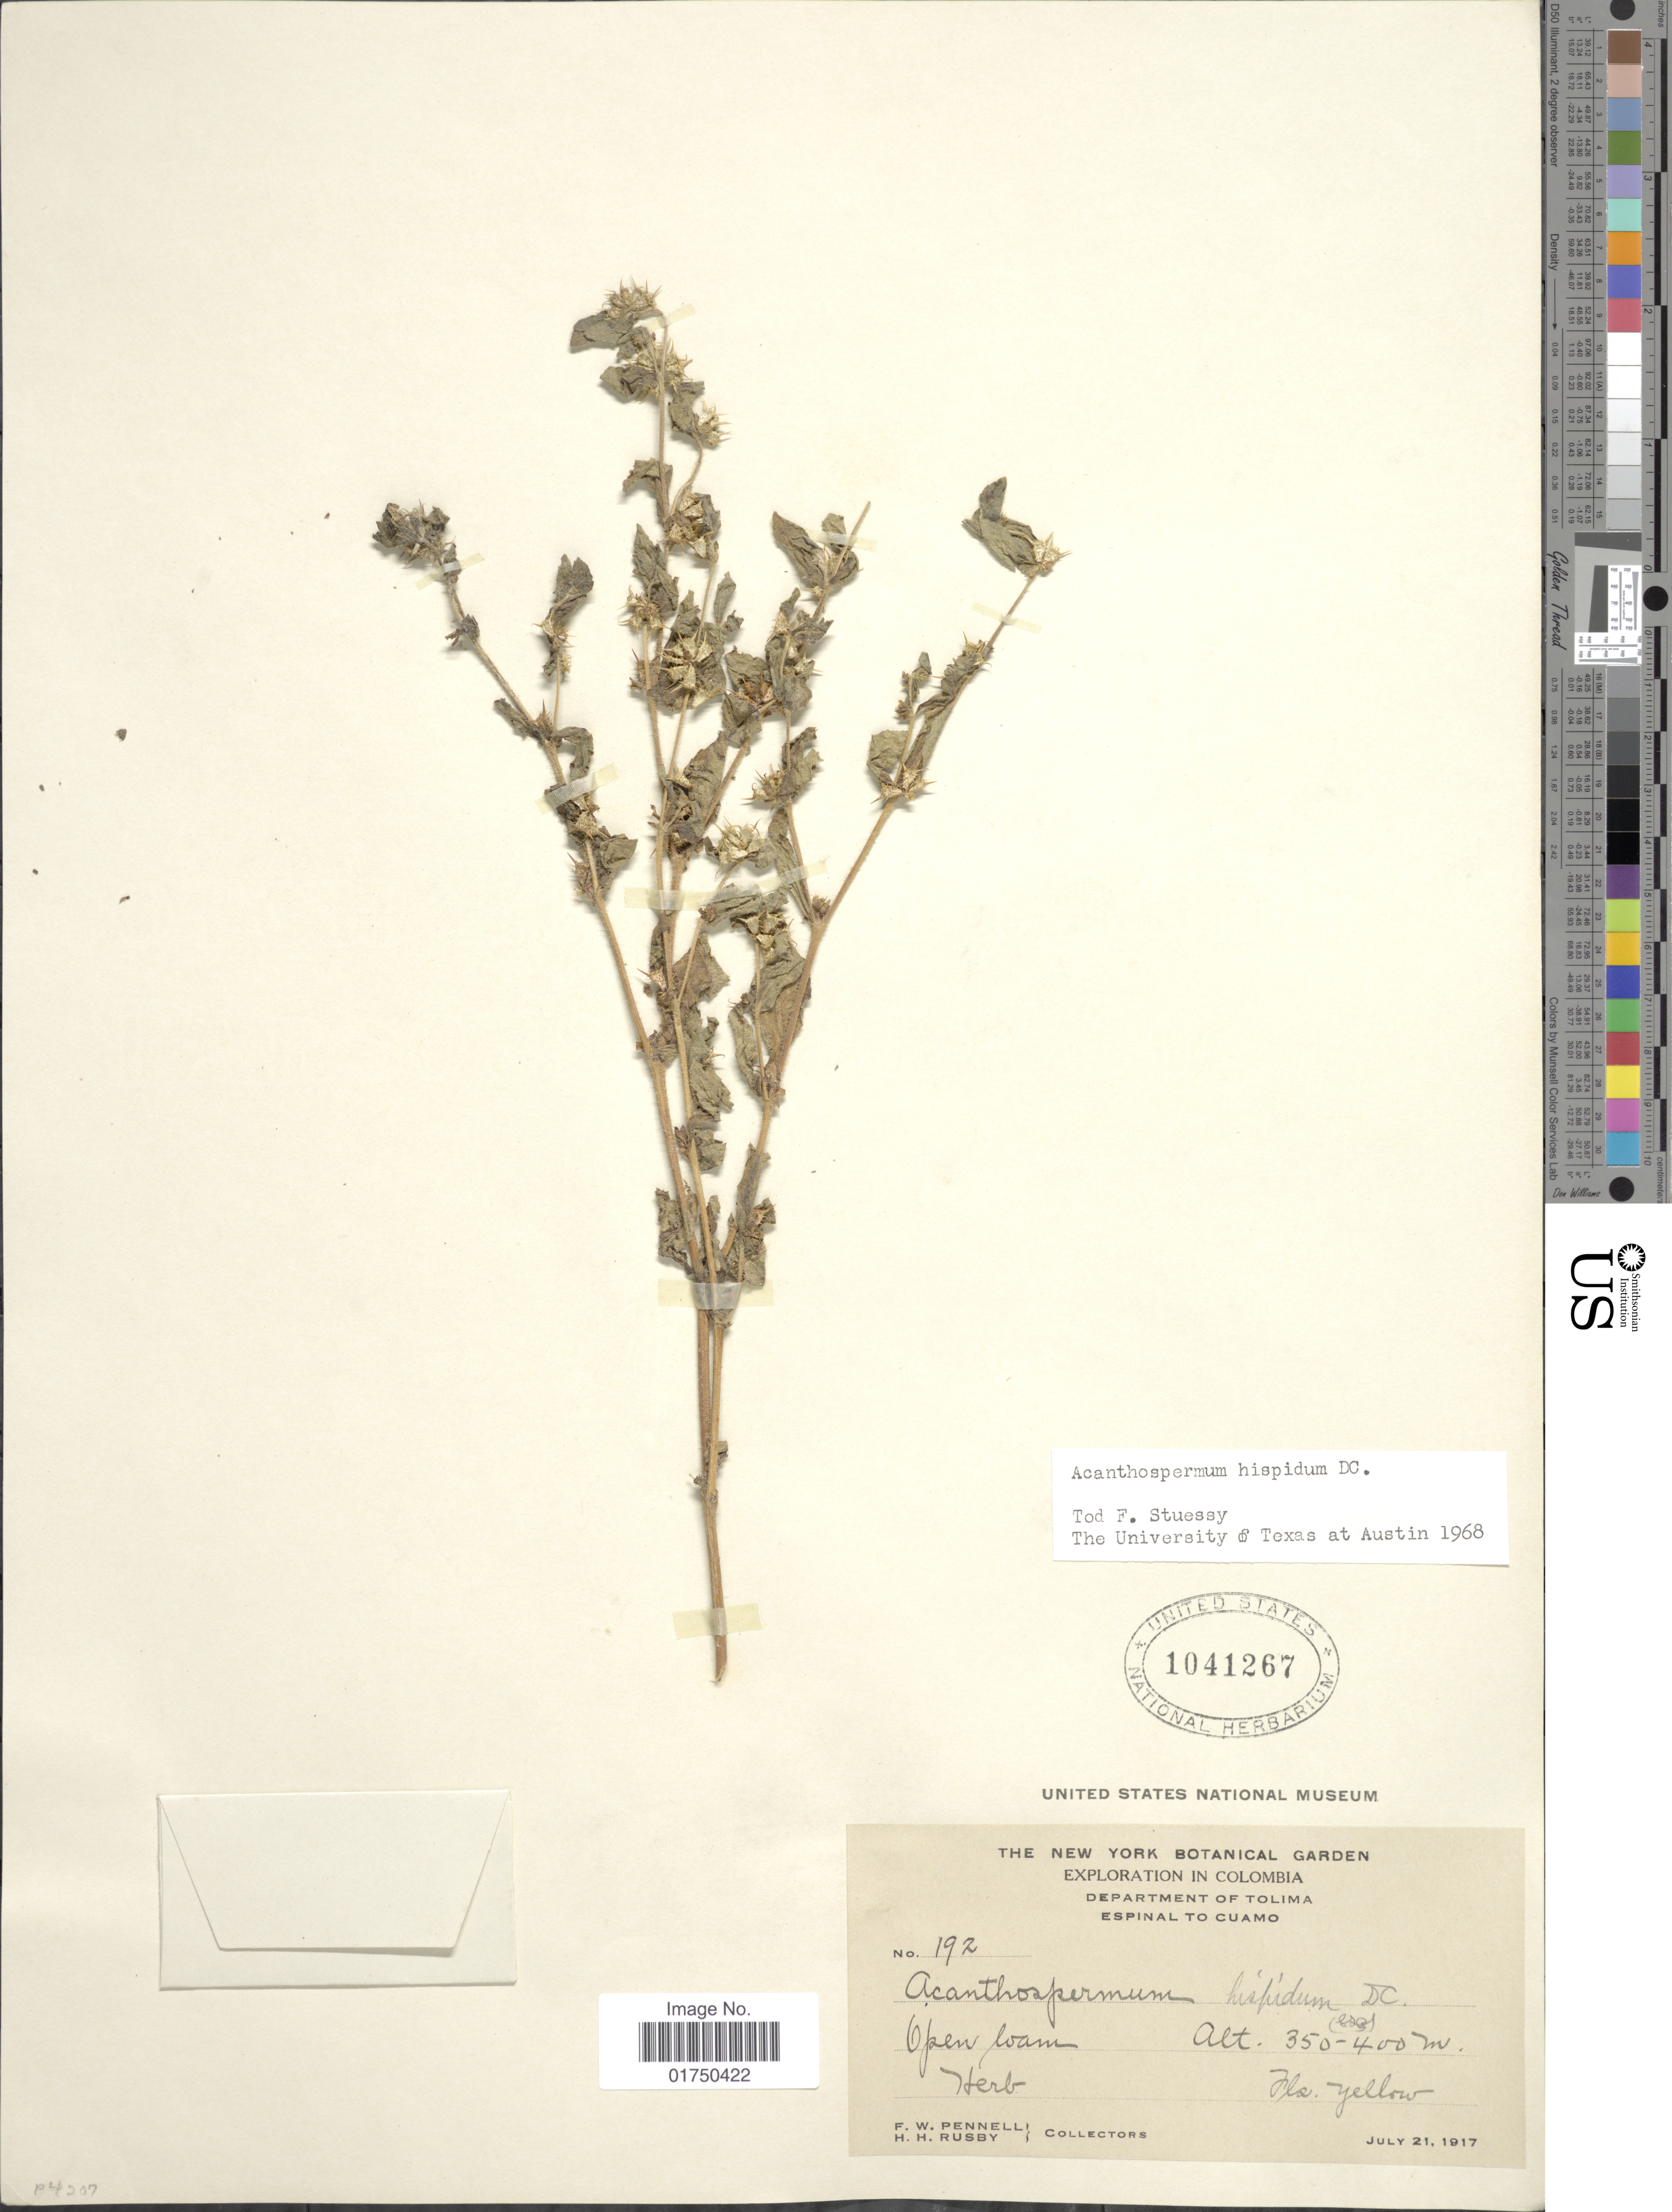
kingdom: Plantae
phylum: Tracheophyta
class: Magnoliopsida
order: Asterales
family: Asteraceae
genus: Acanthospermum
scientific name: Acanthospermum hispidum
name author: DC.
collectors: F. W. Pennell & H. H. Rusby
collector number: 192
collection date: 1917-07-21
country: Colombia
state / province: Tolima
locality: Department of Tolima. Espinal to Cuamo. Open loam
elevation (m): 350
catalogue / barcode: US 1041267